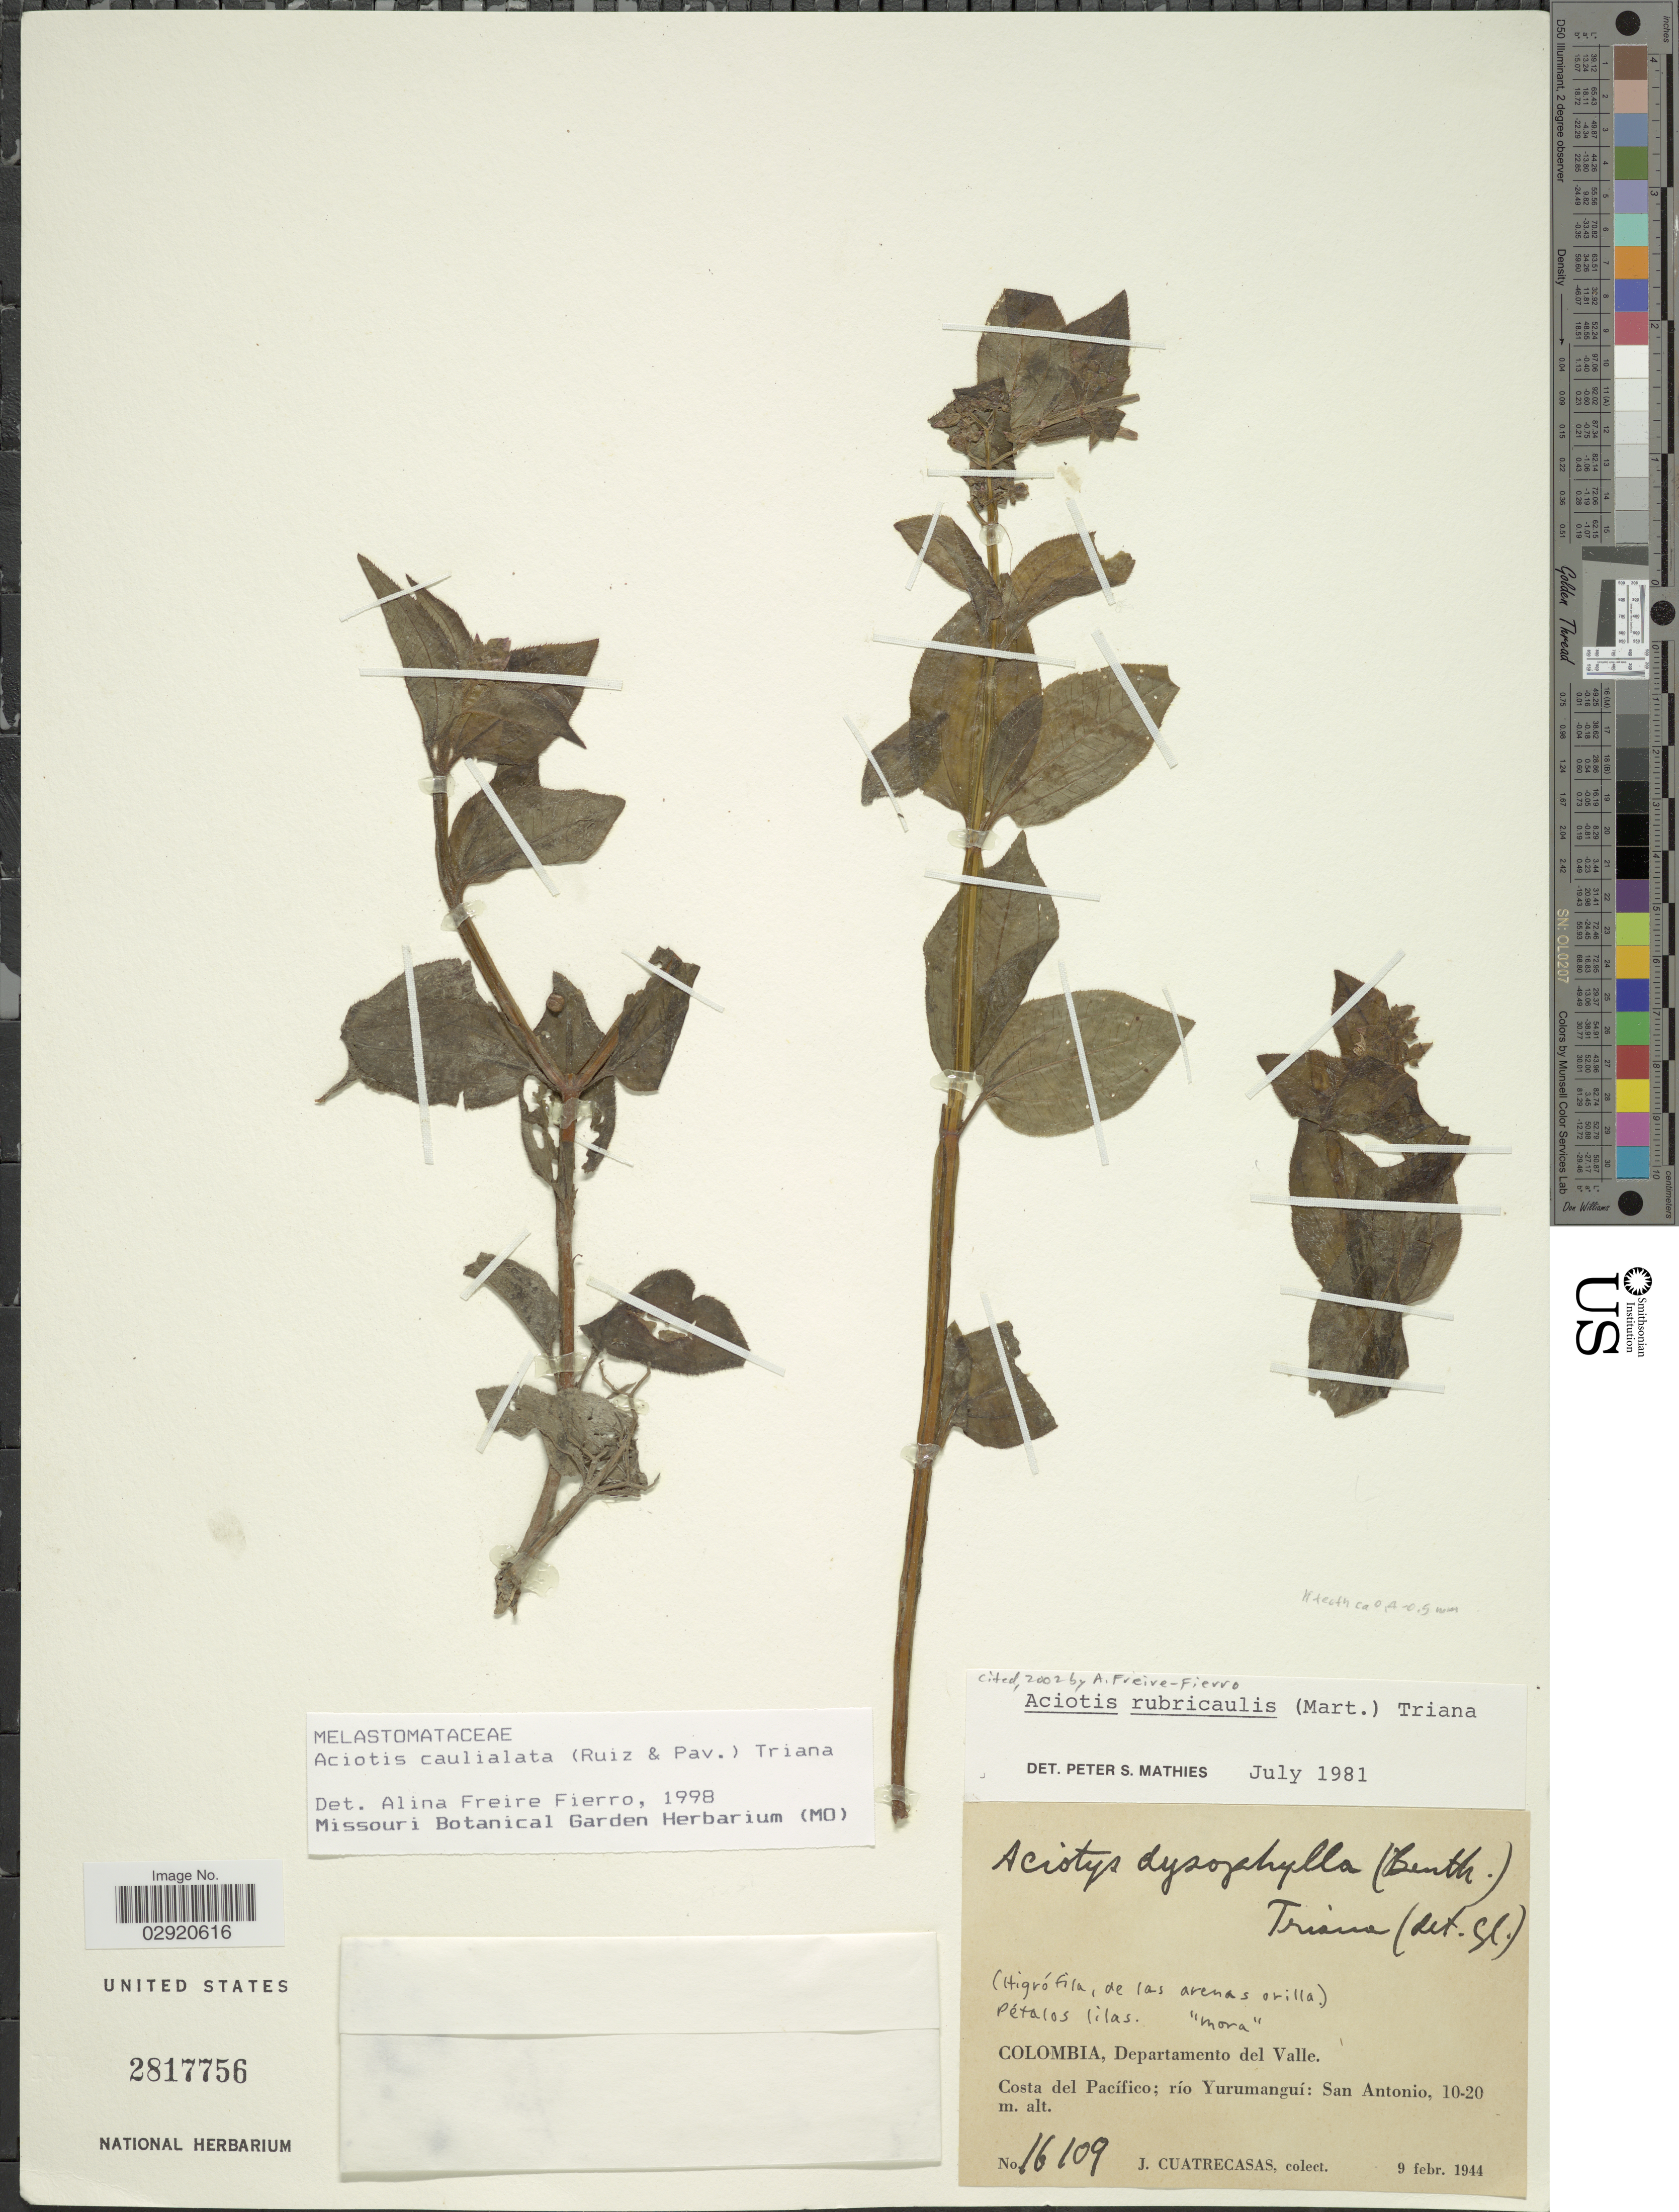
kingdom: Plantae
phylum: Tracheophyta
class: Magnoliopsida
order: Myrtales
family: Melastomataceae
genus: Aciotis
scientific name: Aciotis rubricaulis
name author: (Mart. ex DC.) Triana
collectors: J. Cuatrecasas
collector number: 16109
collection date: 1944-02-09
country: Colombia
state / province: Valle del Cauca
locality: Departamento del Valle. Costa del Pacífico; río Yurumanguí: San Antonio.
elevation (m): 10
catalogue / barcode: US 2817756